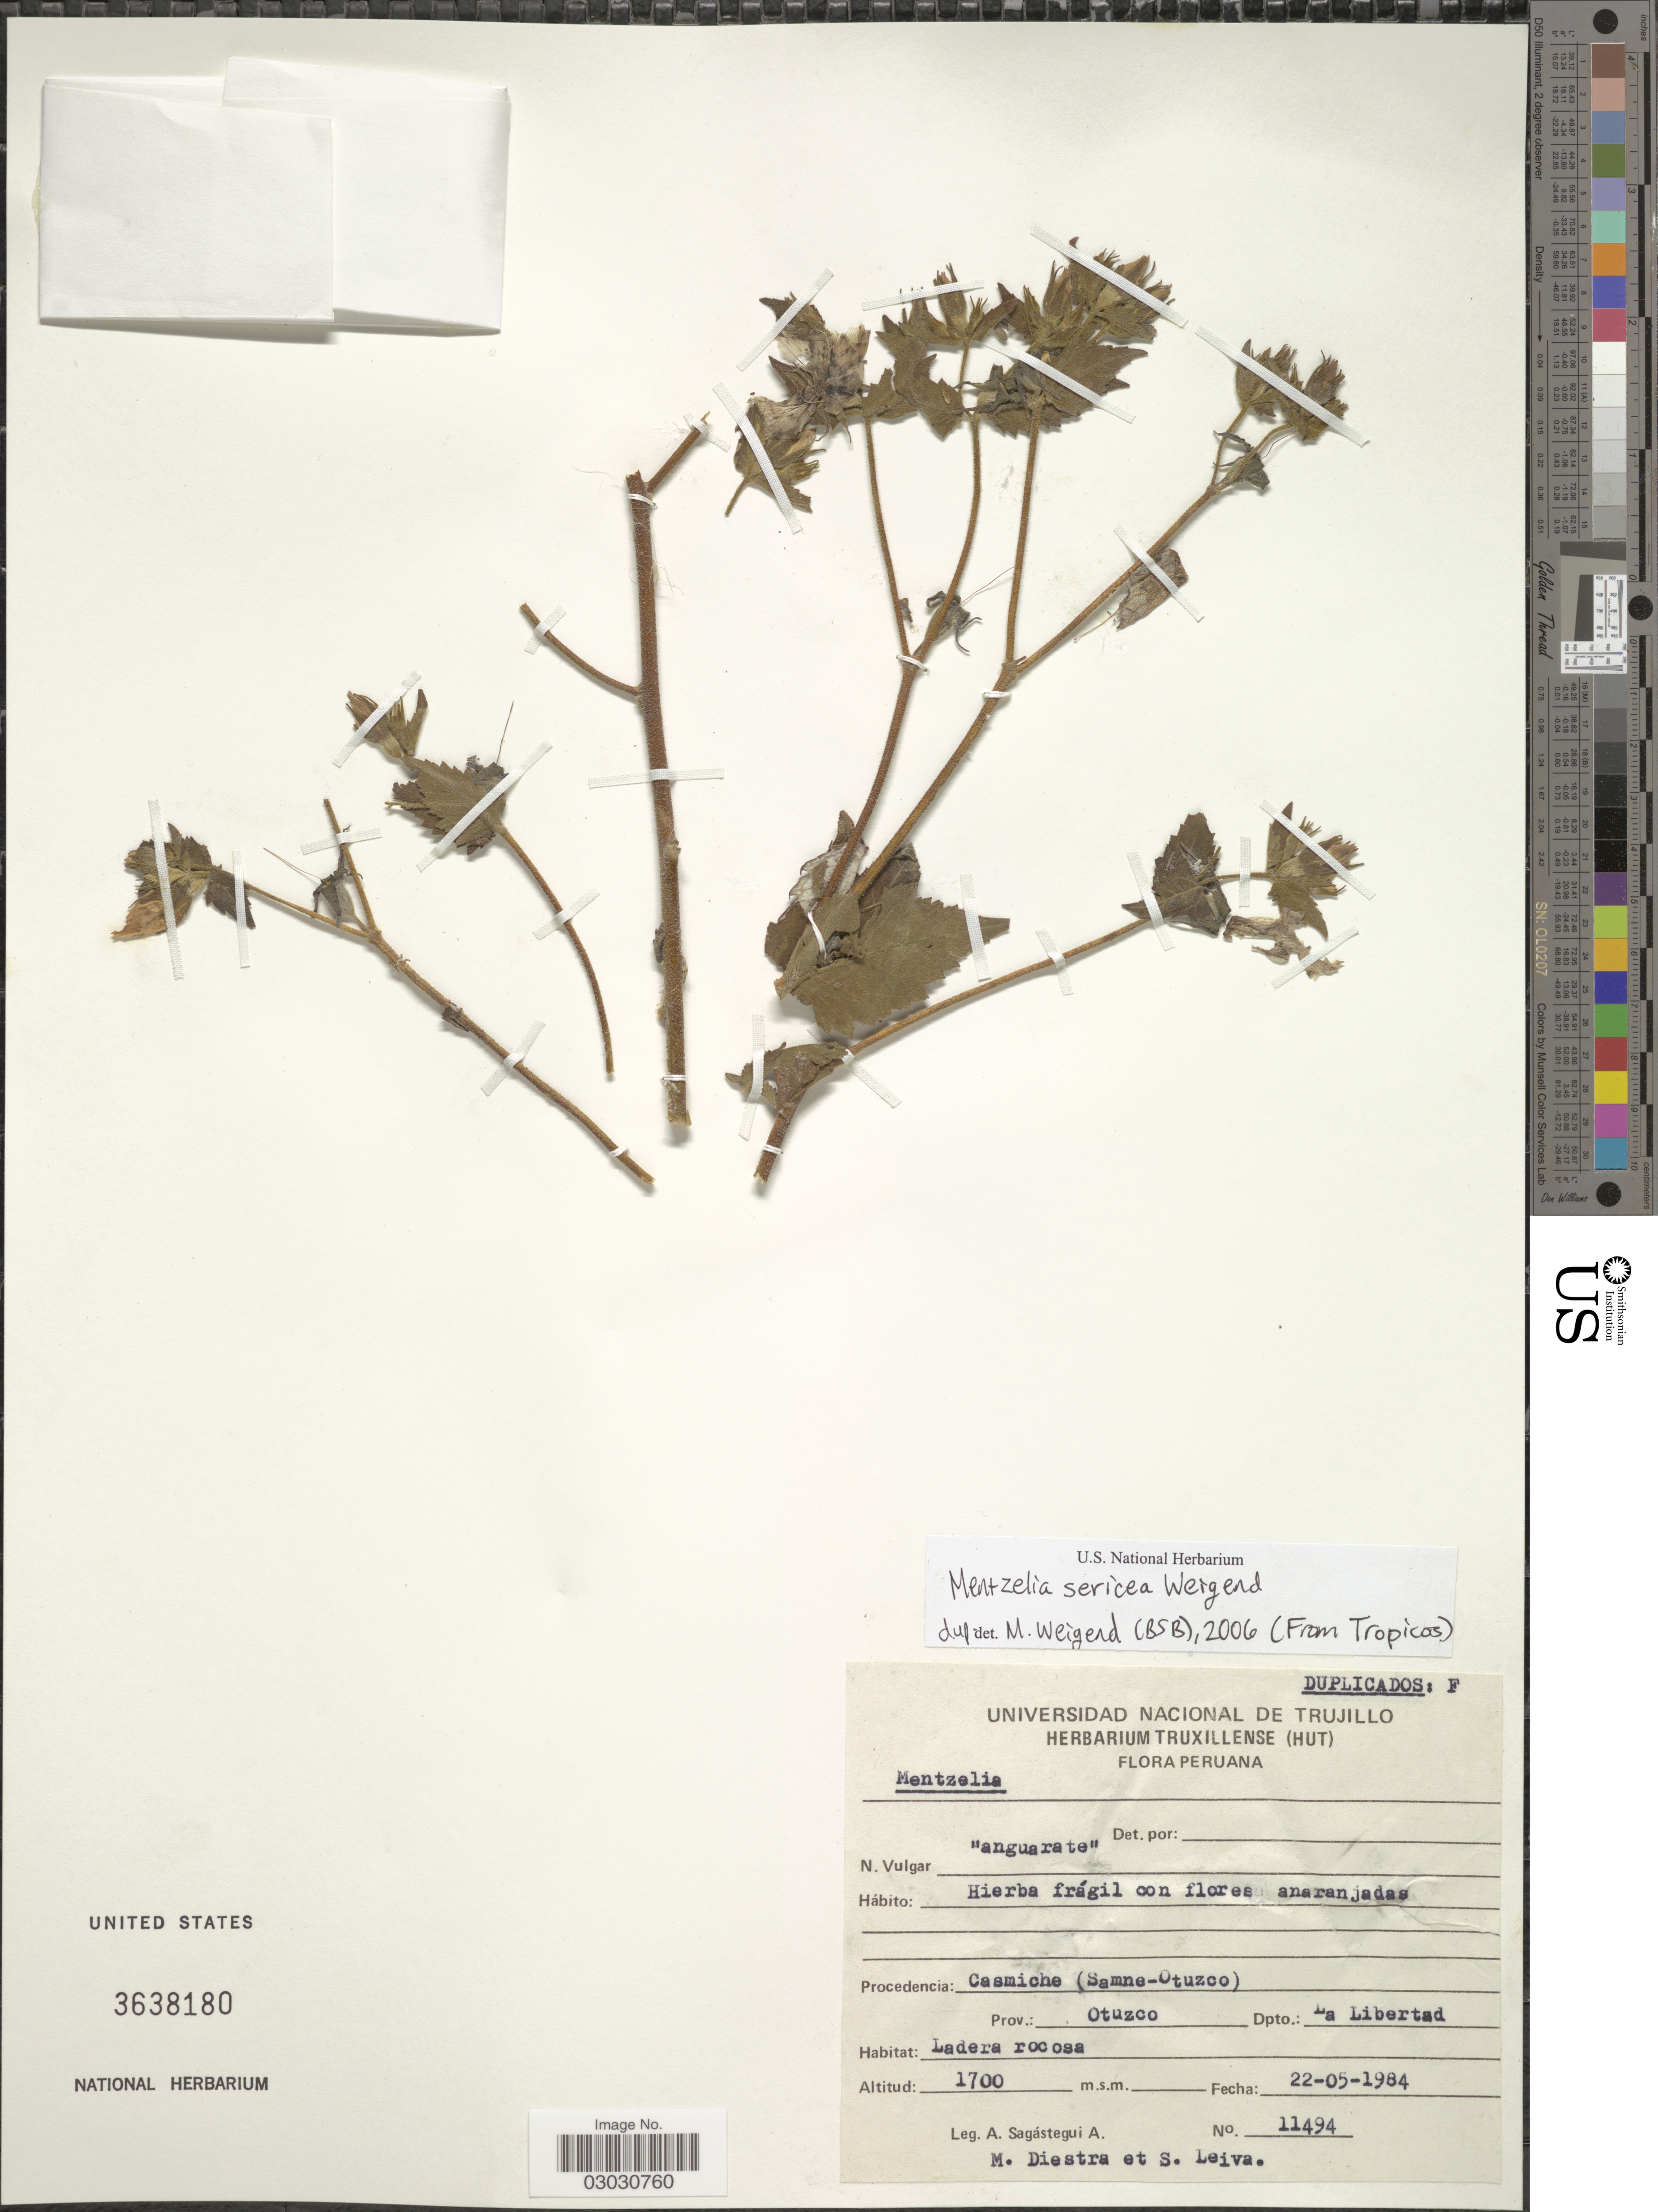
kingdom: Plantae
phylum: Tracheophyta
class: Magnoliopsida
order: Cornales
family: Loasaceae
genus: Mentzelia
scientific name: Mentzelia sericea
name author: Weigend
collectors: A. Sagástegui A., M. Diestra & S. Leiva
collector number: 11494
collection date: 1984-05-22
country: Peru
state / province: La Libertad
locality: Procedencia: Casmiche (Samne-Otuzco). Prov.: Otuzco. Dpto.: La Libertad.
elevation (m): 1700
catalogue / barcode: US 3638180